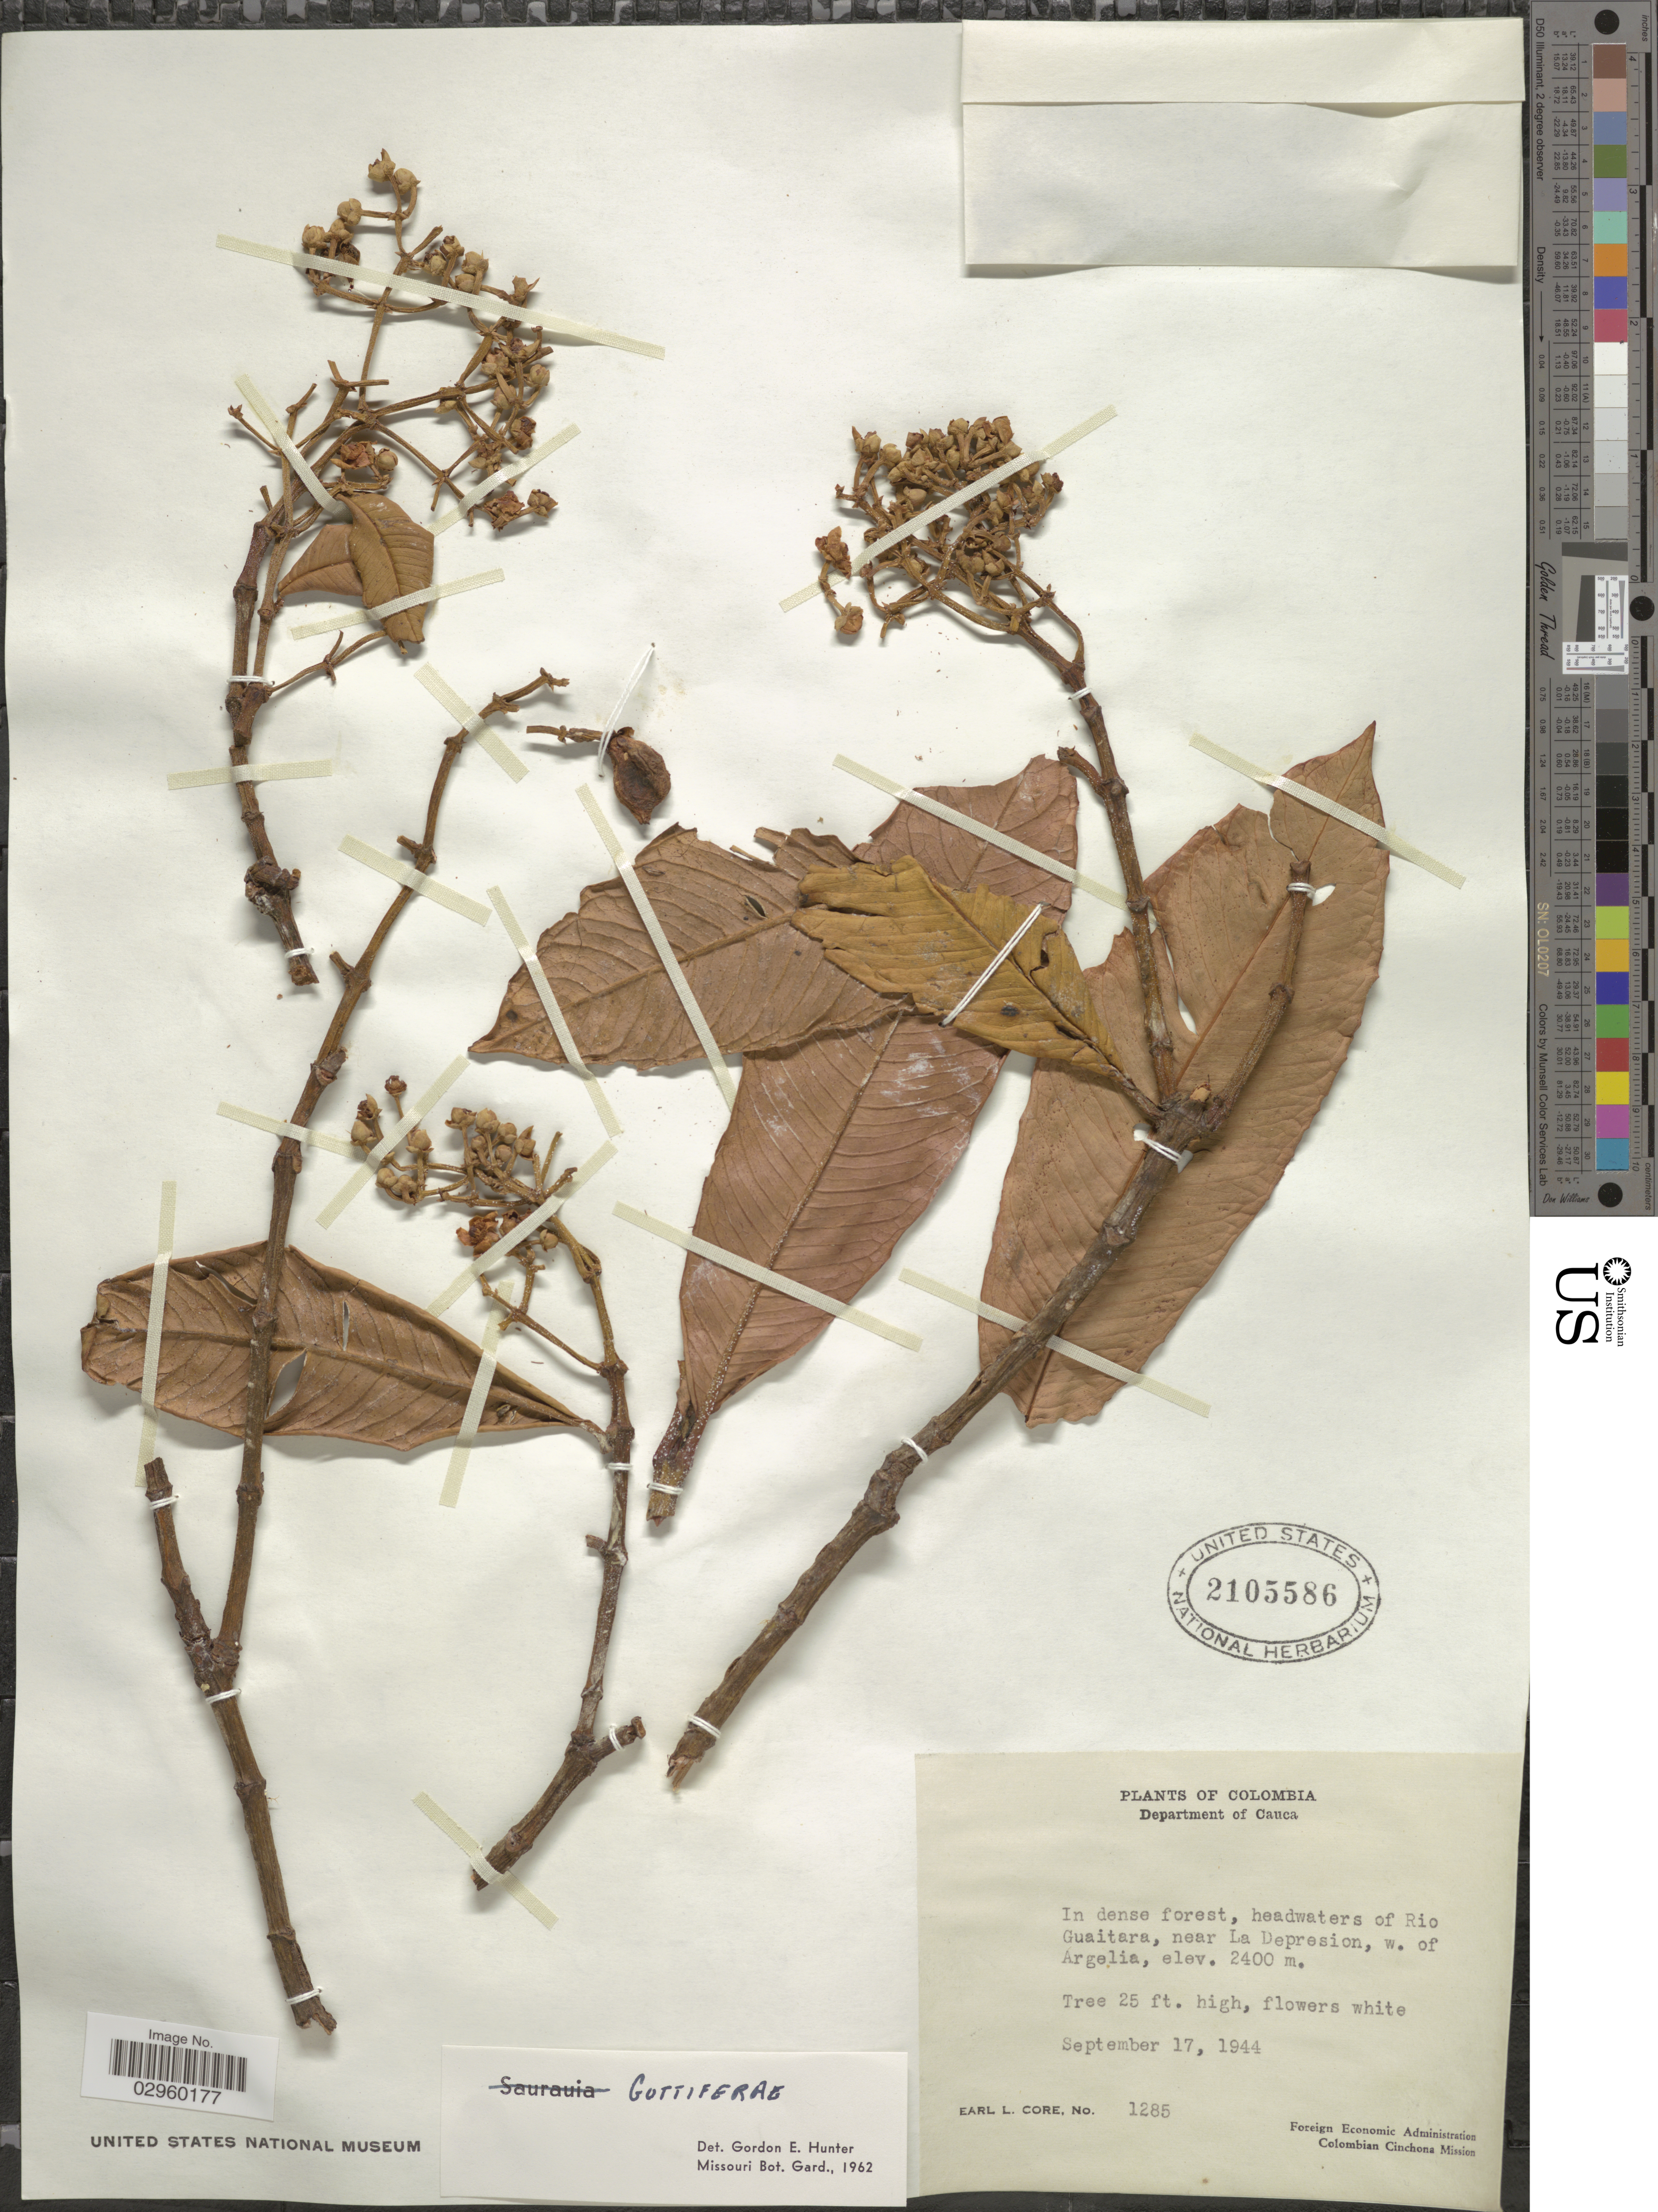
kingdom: Plantae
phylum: Tracheophyta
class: Magnoliopsida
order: Malpighiales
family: Clusiaceae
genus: Clusia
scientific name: Clusia sp.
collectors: E. L. Core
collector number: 1285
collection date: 1944-09-17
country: Colombia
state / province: Cauca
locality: Department of Cauca, In dens forest, headwaters of Rio Guaitara, near La Depresion, w. of Argelia.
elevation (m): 2400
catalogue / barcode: US 2105586